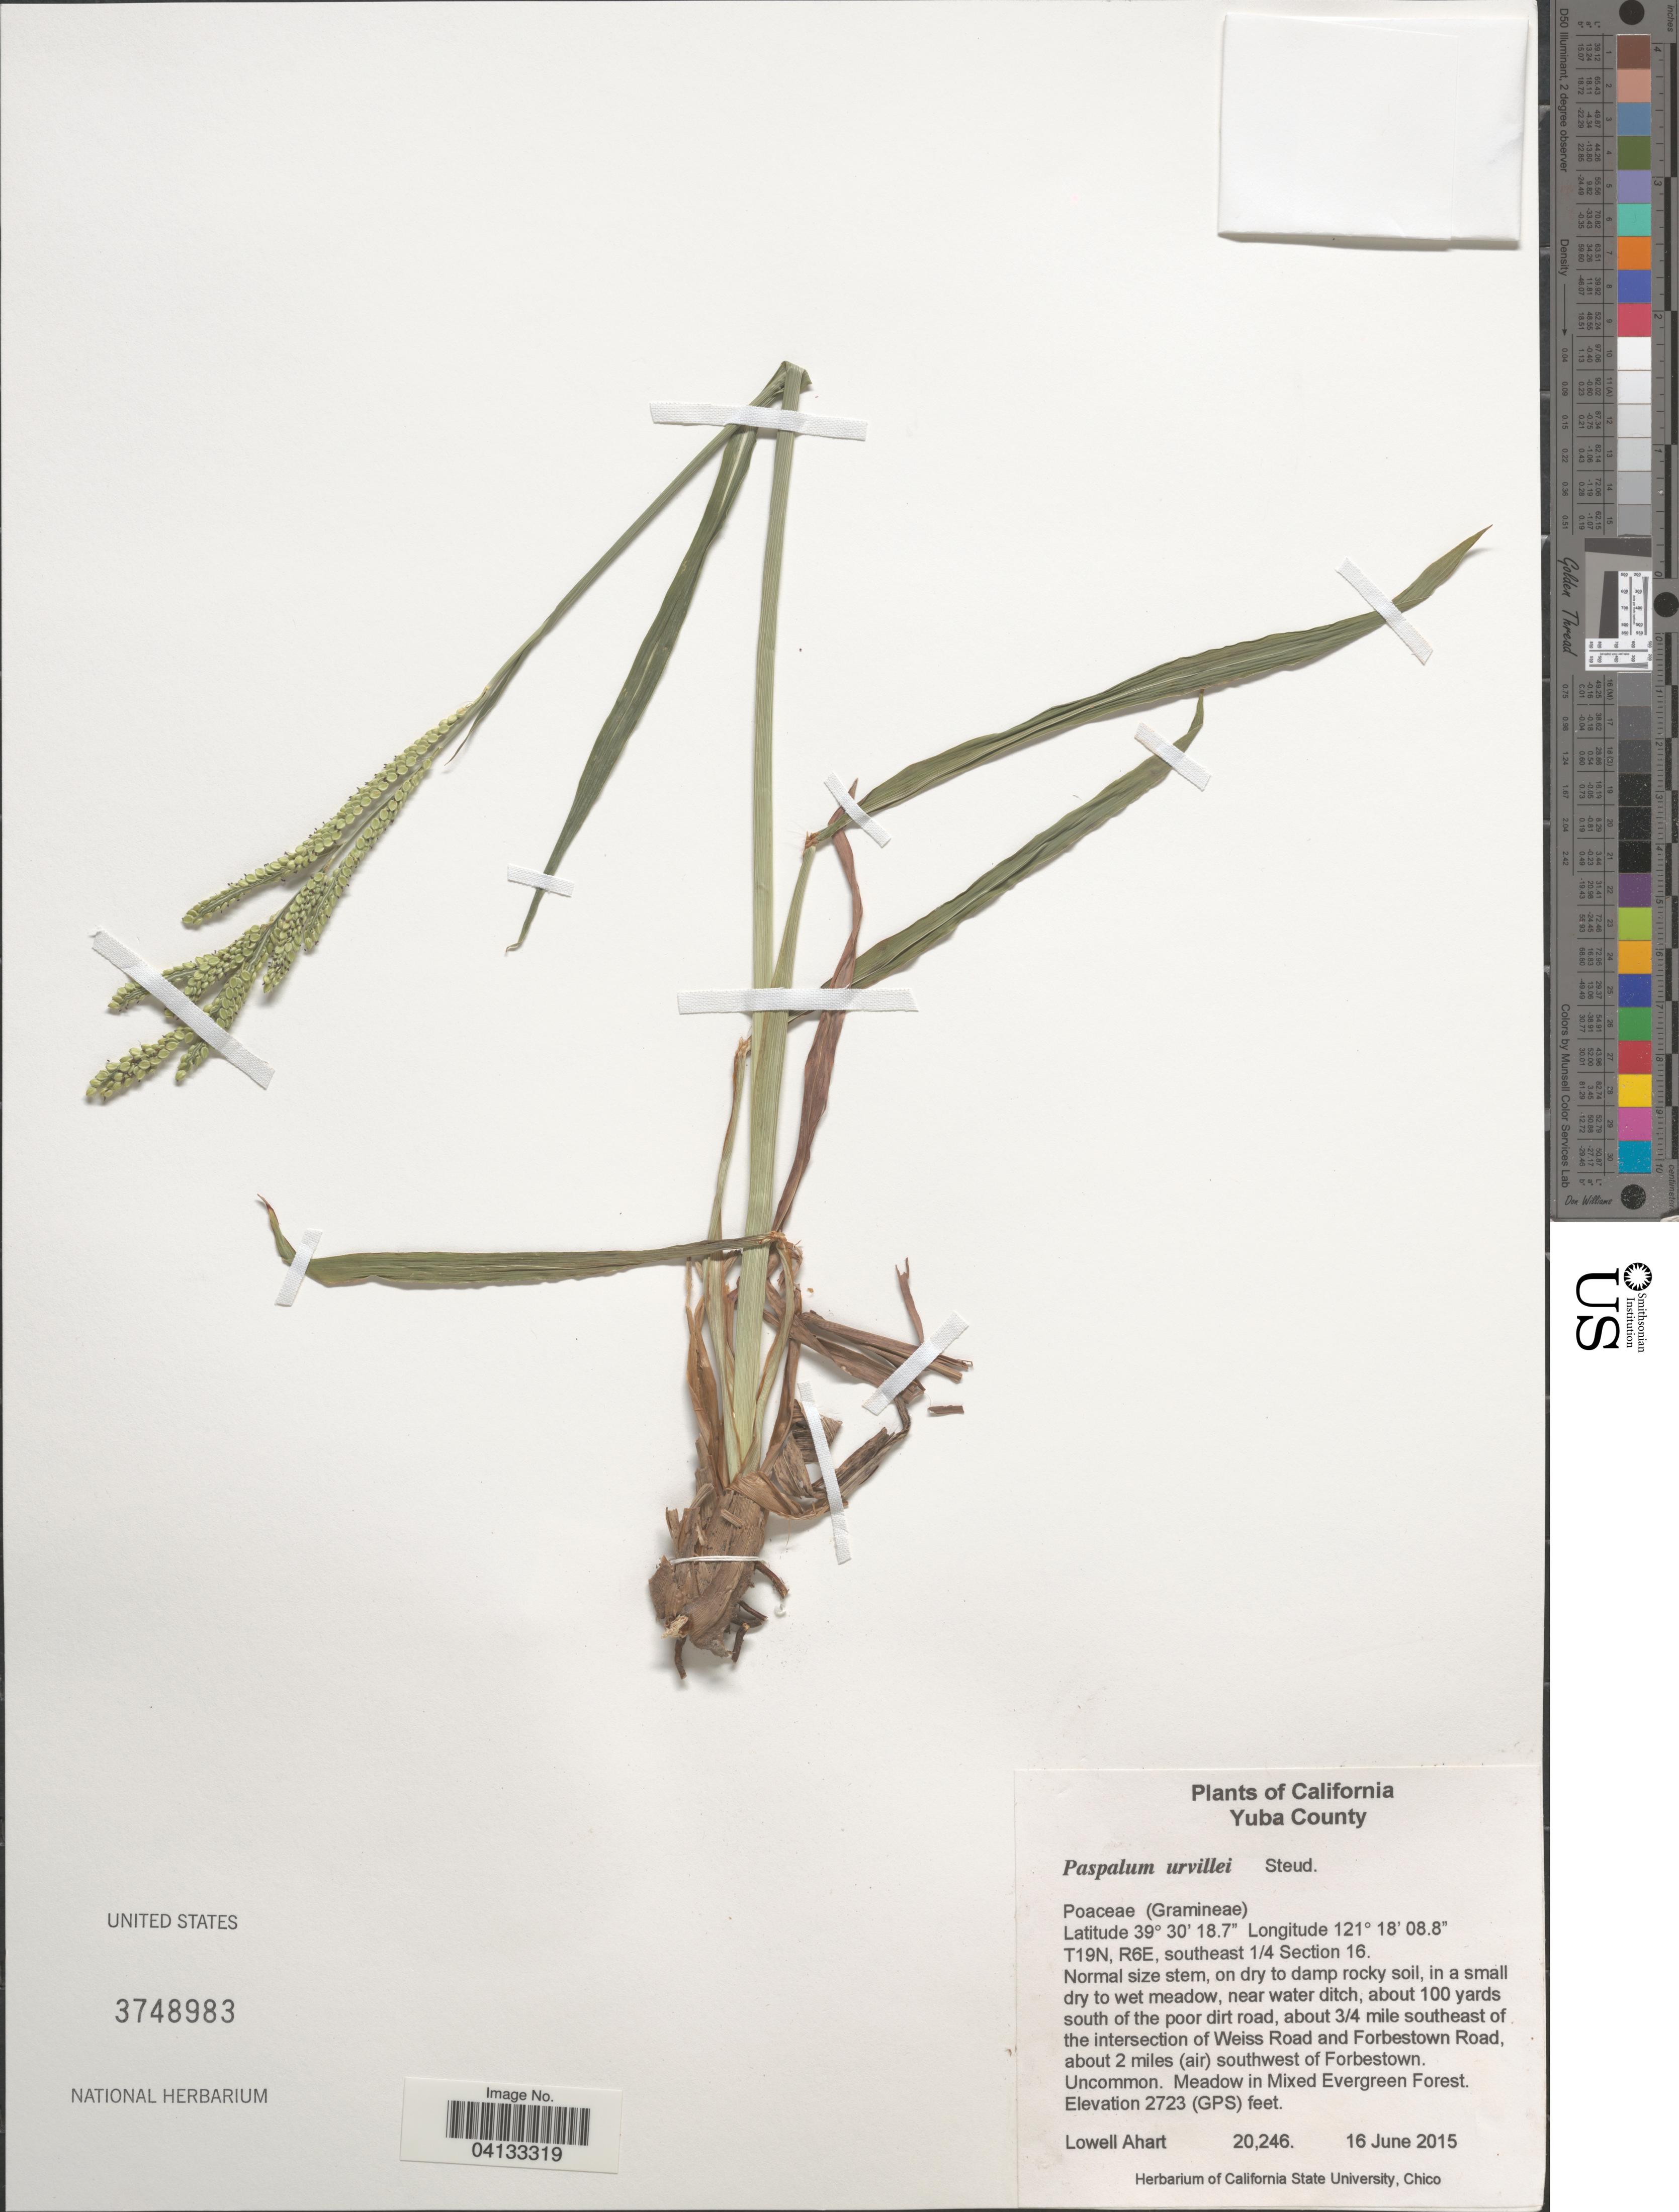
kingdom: Plantae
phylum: Tracheophyta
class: Liliopsida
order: Poales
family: Poaceae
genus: Paspalum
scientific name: Paspalum urvillei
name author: Steud.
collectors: L. Ahart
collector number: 20246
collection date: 2015-06-16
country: United States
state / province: California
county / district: Yuba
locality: Yuba County. T19N, R6E, southeast 1/4 Section 16. About 100 yards south of the poor dirt road, about 3/4 mile southeast of the intersection of Weiss Road and Forbestown Road, about 2 miles (air) southwest of Forbestown.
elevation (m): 830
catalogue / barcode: US 3748983